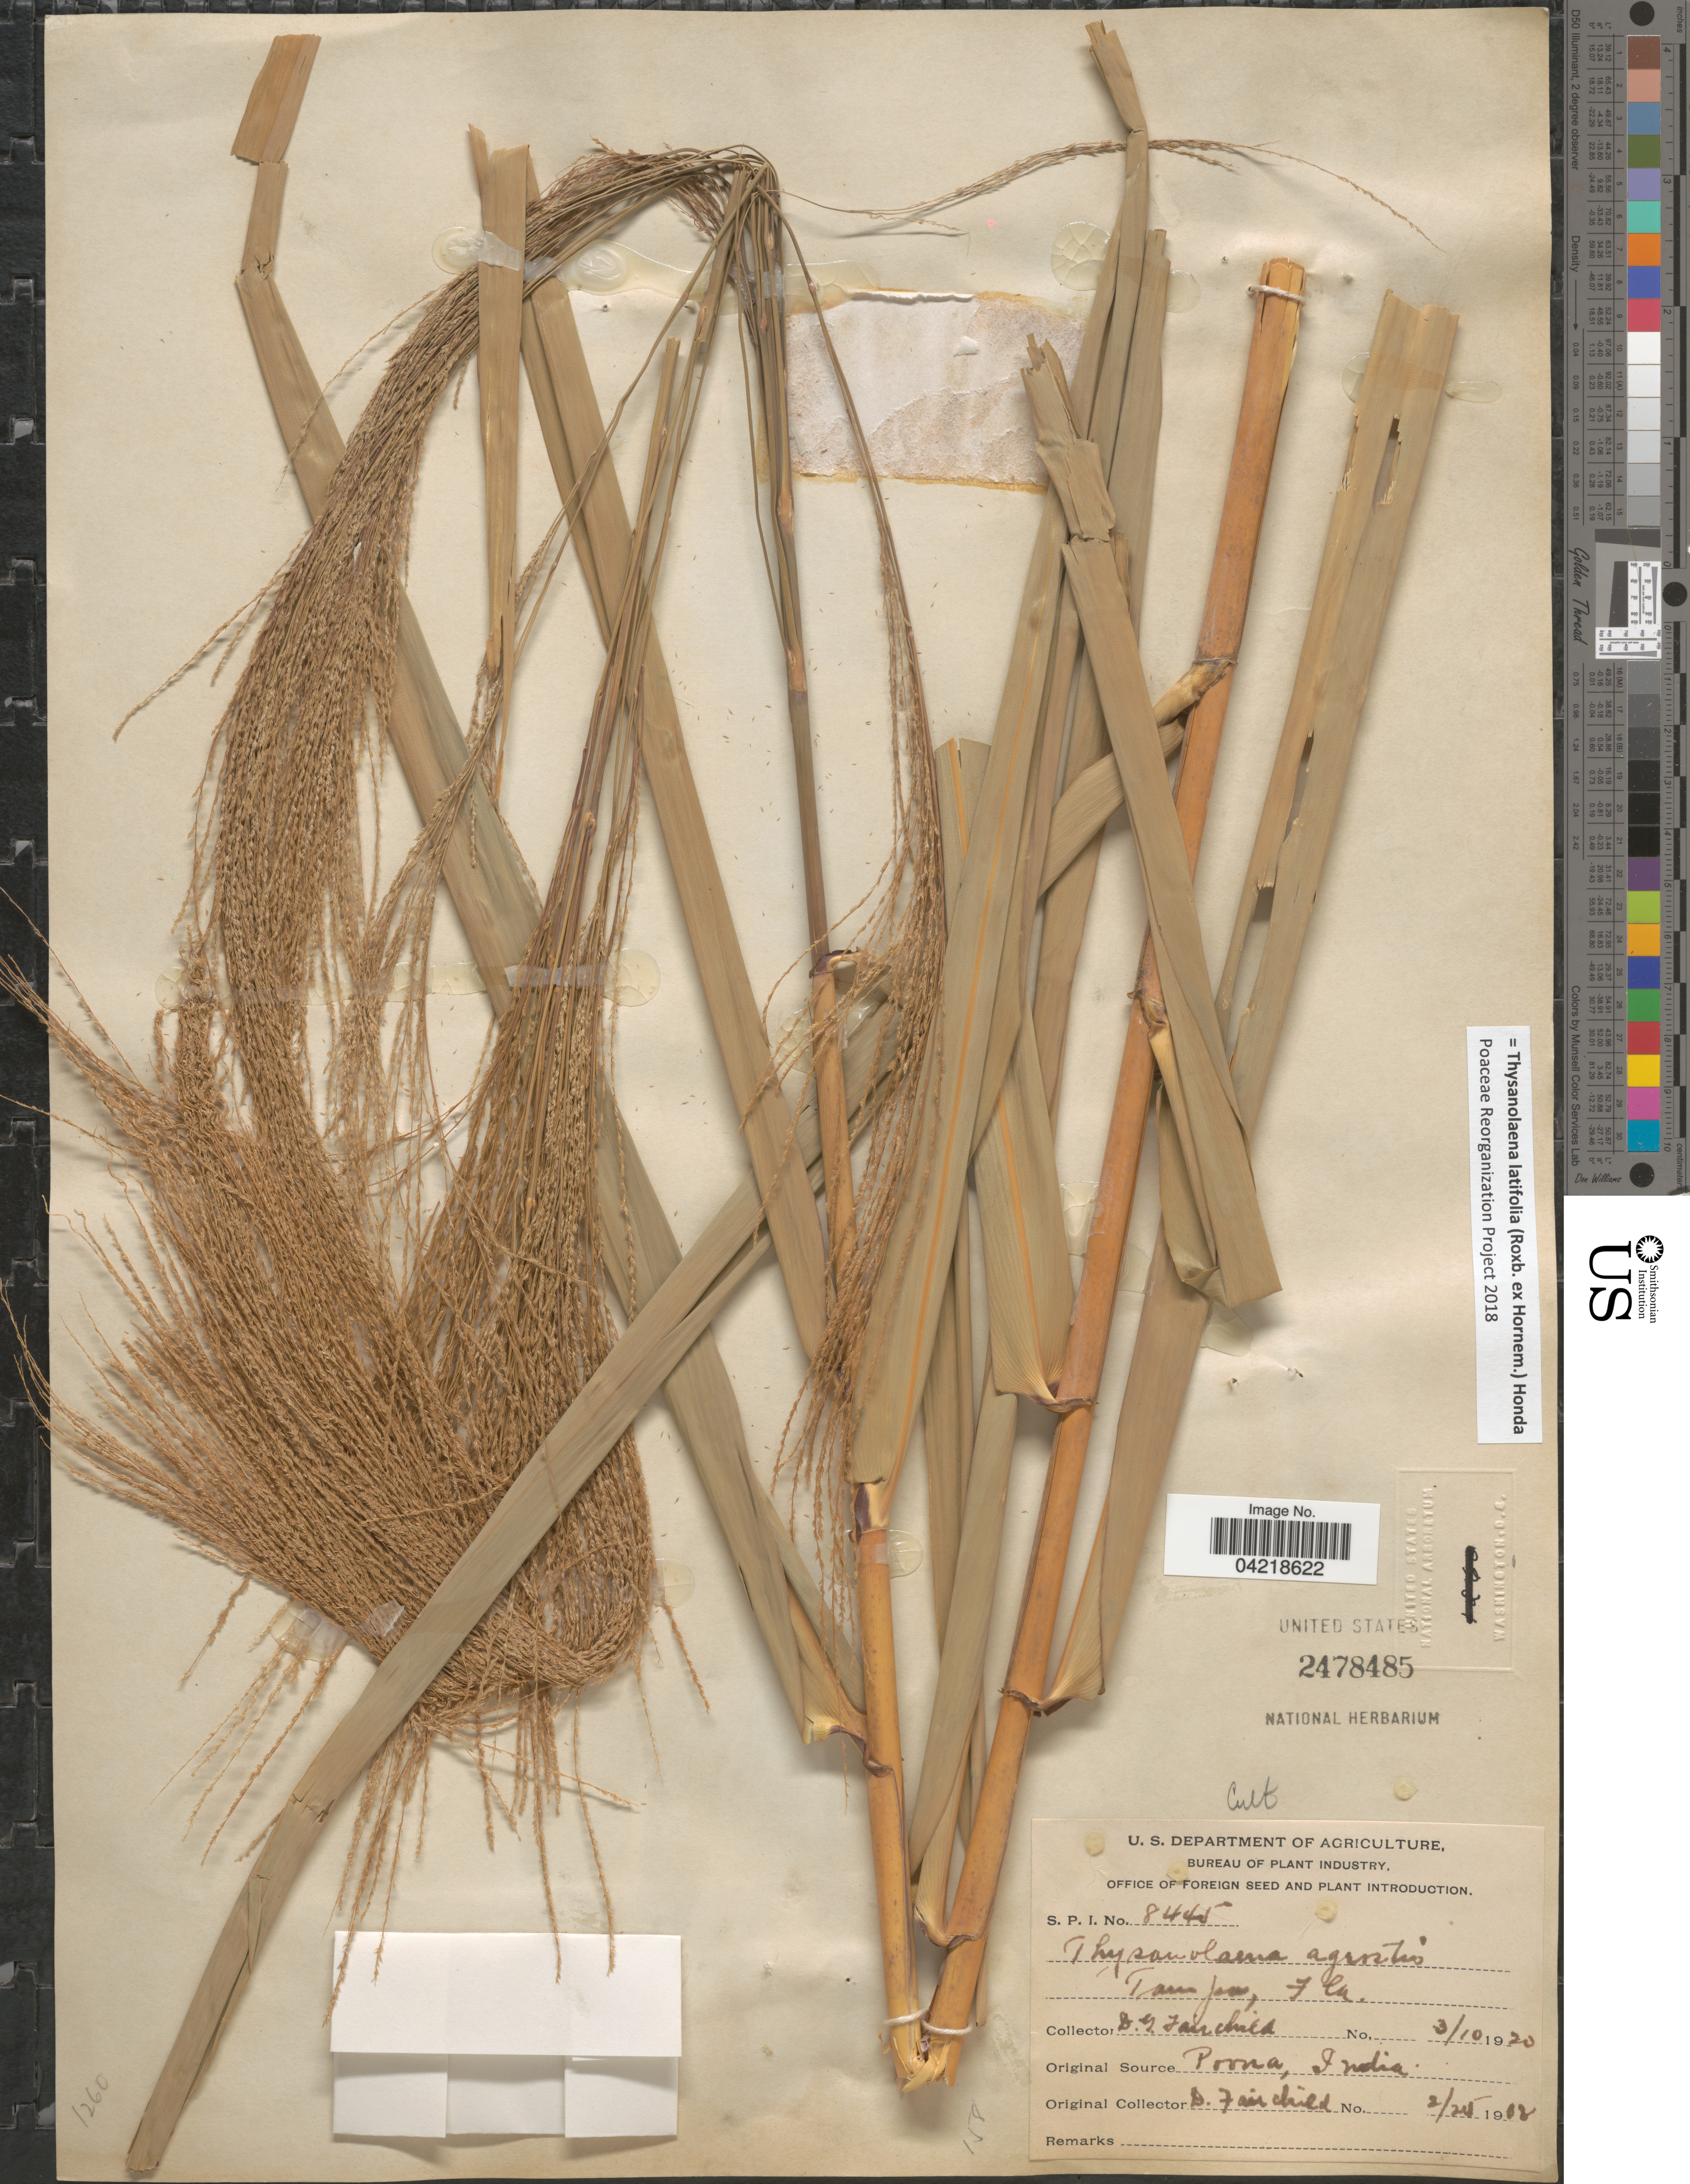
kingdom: Plantae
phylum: Tracheophyta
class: Liliopsida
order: Poales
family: Poaceae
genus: Thysanolaena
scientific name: Thysanolaena latifolia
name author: (Roxb. ex Hornem.) Honda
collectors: D. G. Fairchild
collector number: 8445?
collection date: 1920-10-03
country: United States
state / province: Florida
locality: Tampa.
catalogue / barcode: US 2478485